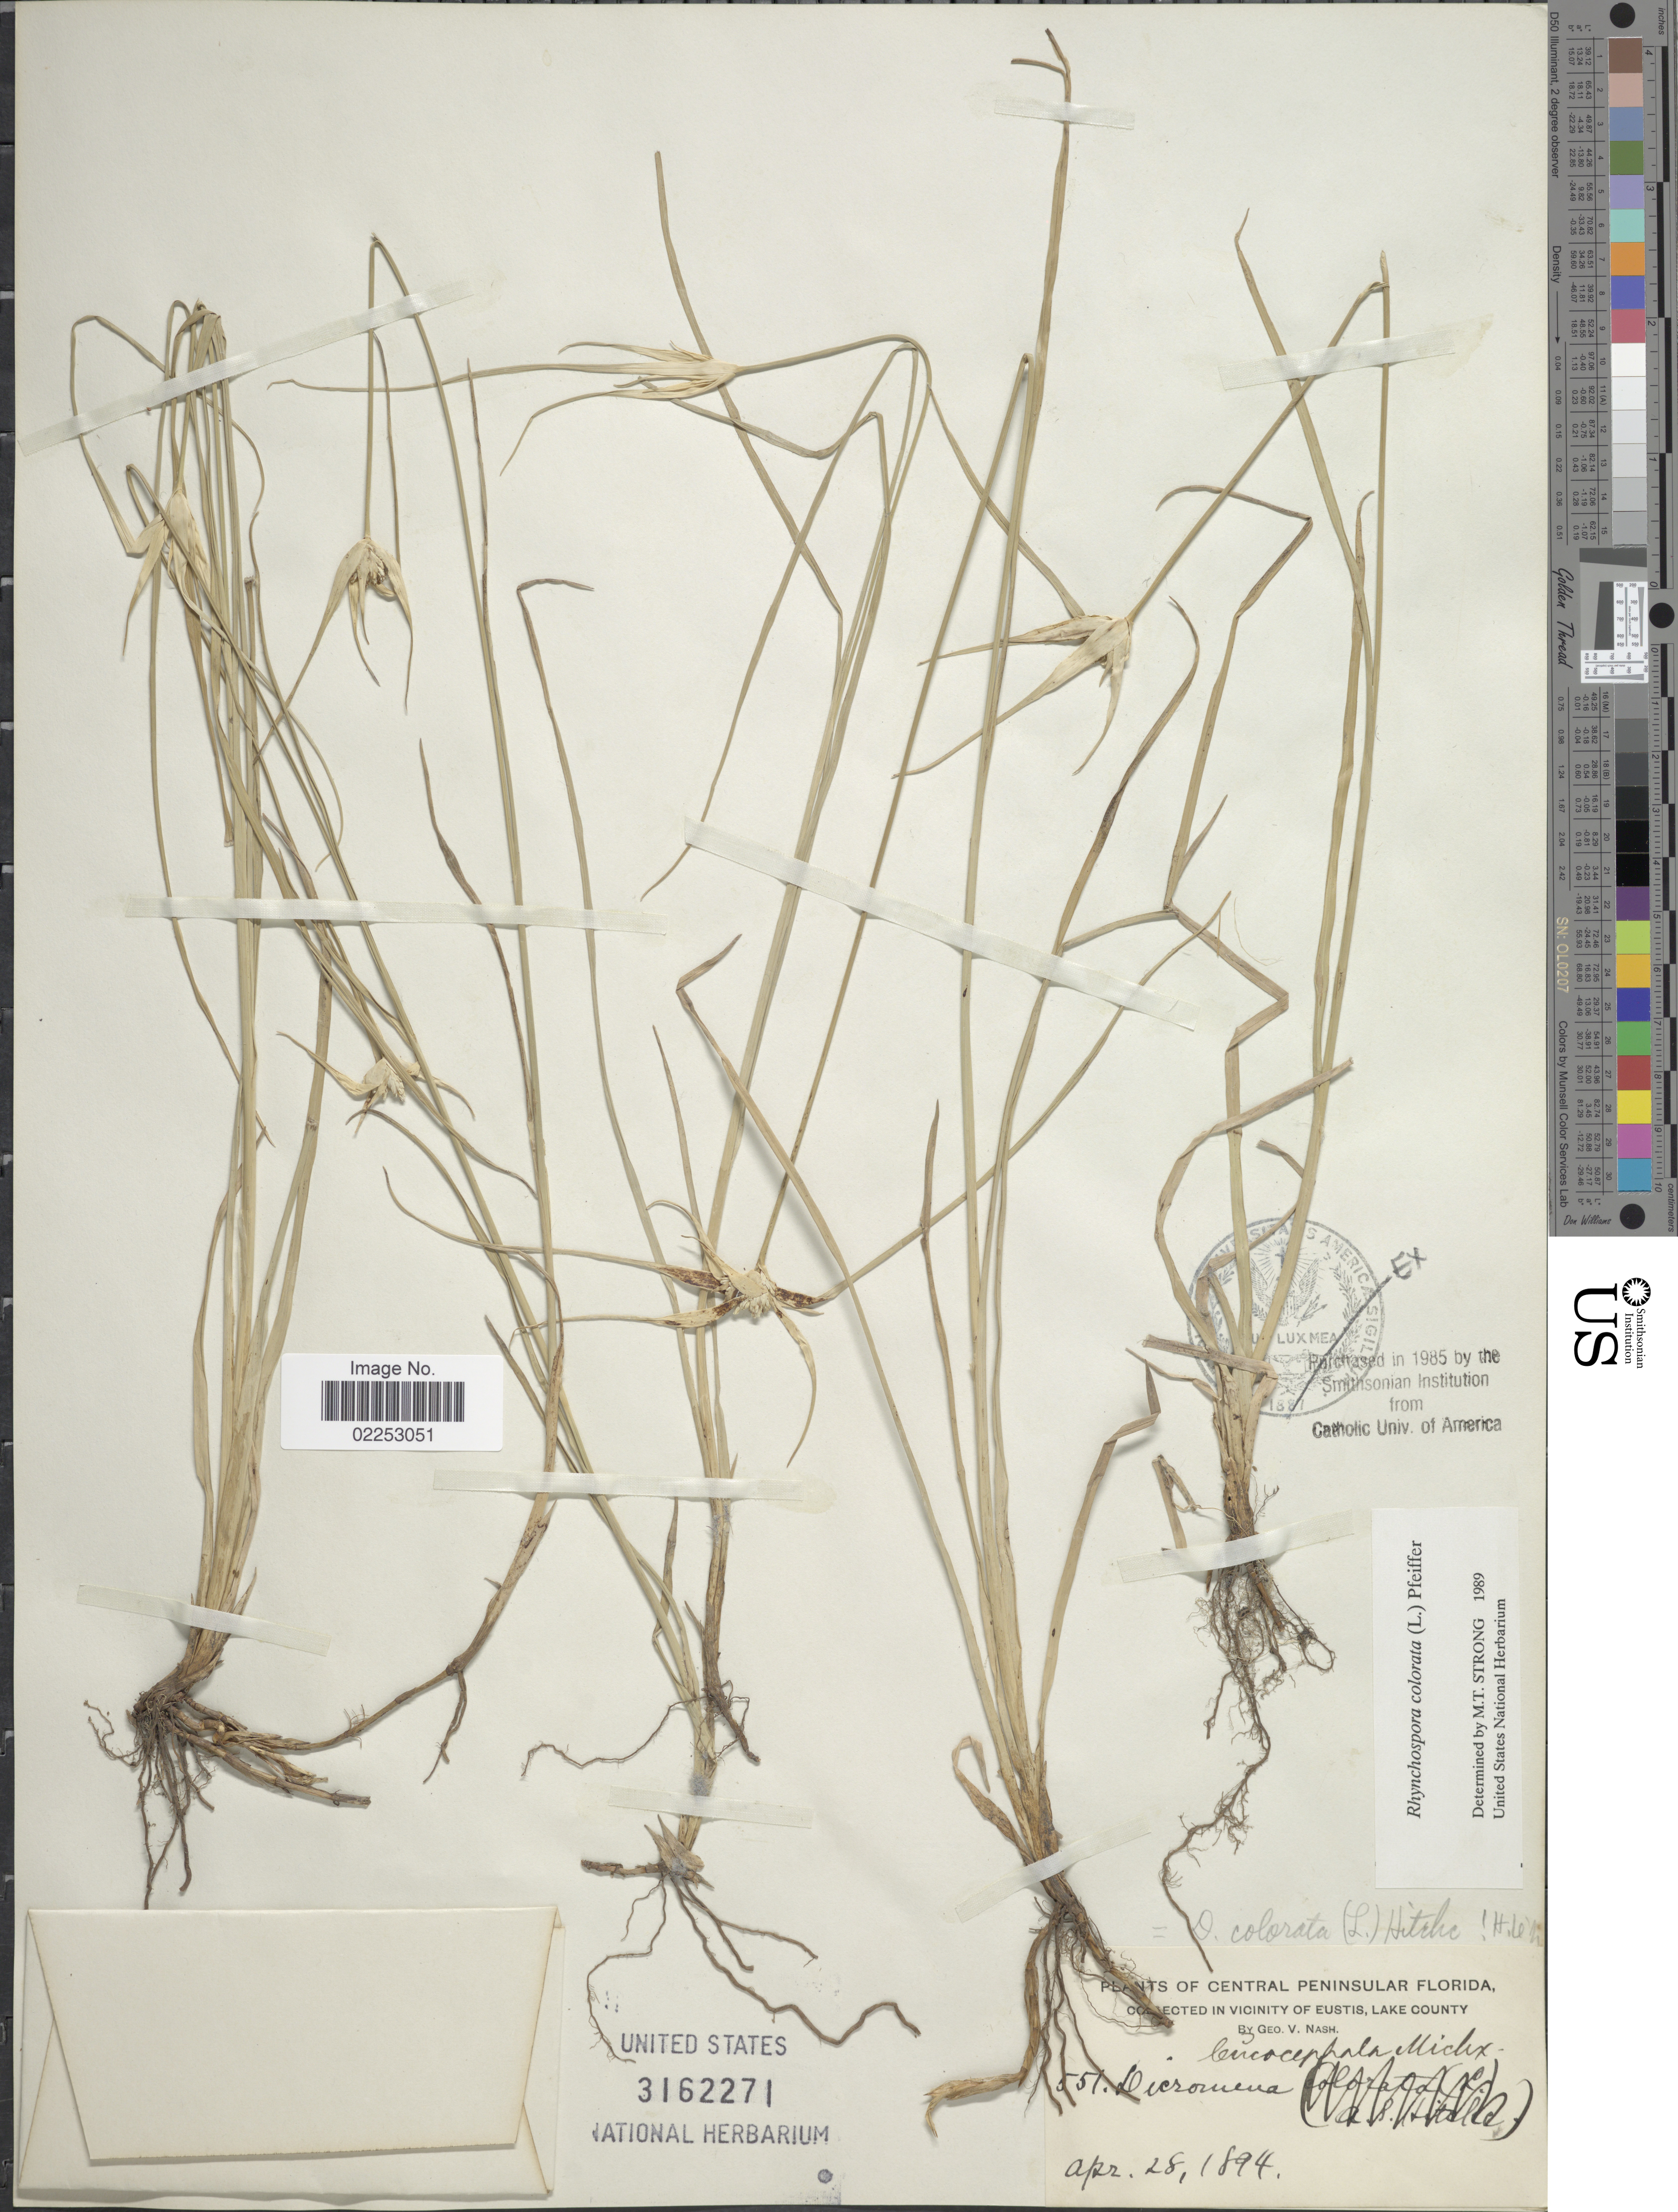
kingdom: Plantae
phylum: Tracheophyta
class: Liliopsida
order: Poales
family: Cyperaceae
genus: Rhynchospora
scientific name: Rhynchospora colorata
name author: (L.) H. Pfeiff.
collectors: G. V. Nash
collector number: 551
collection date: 1894-04-28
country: United States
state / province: Florida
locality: Central Peninsular Florida. Vicinity of Eustis Lake, Lake County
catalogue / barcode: US 3162271